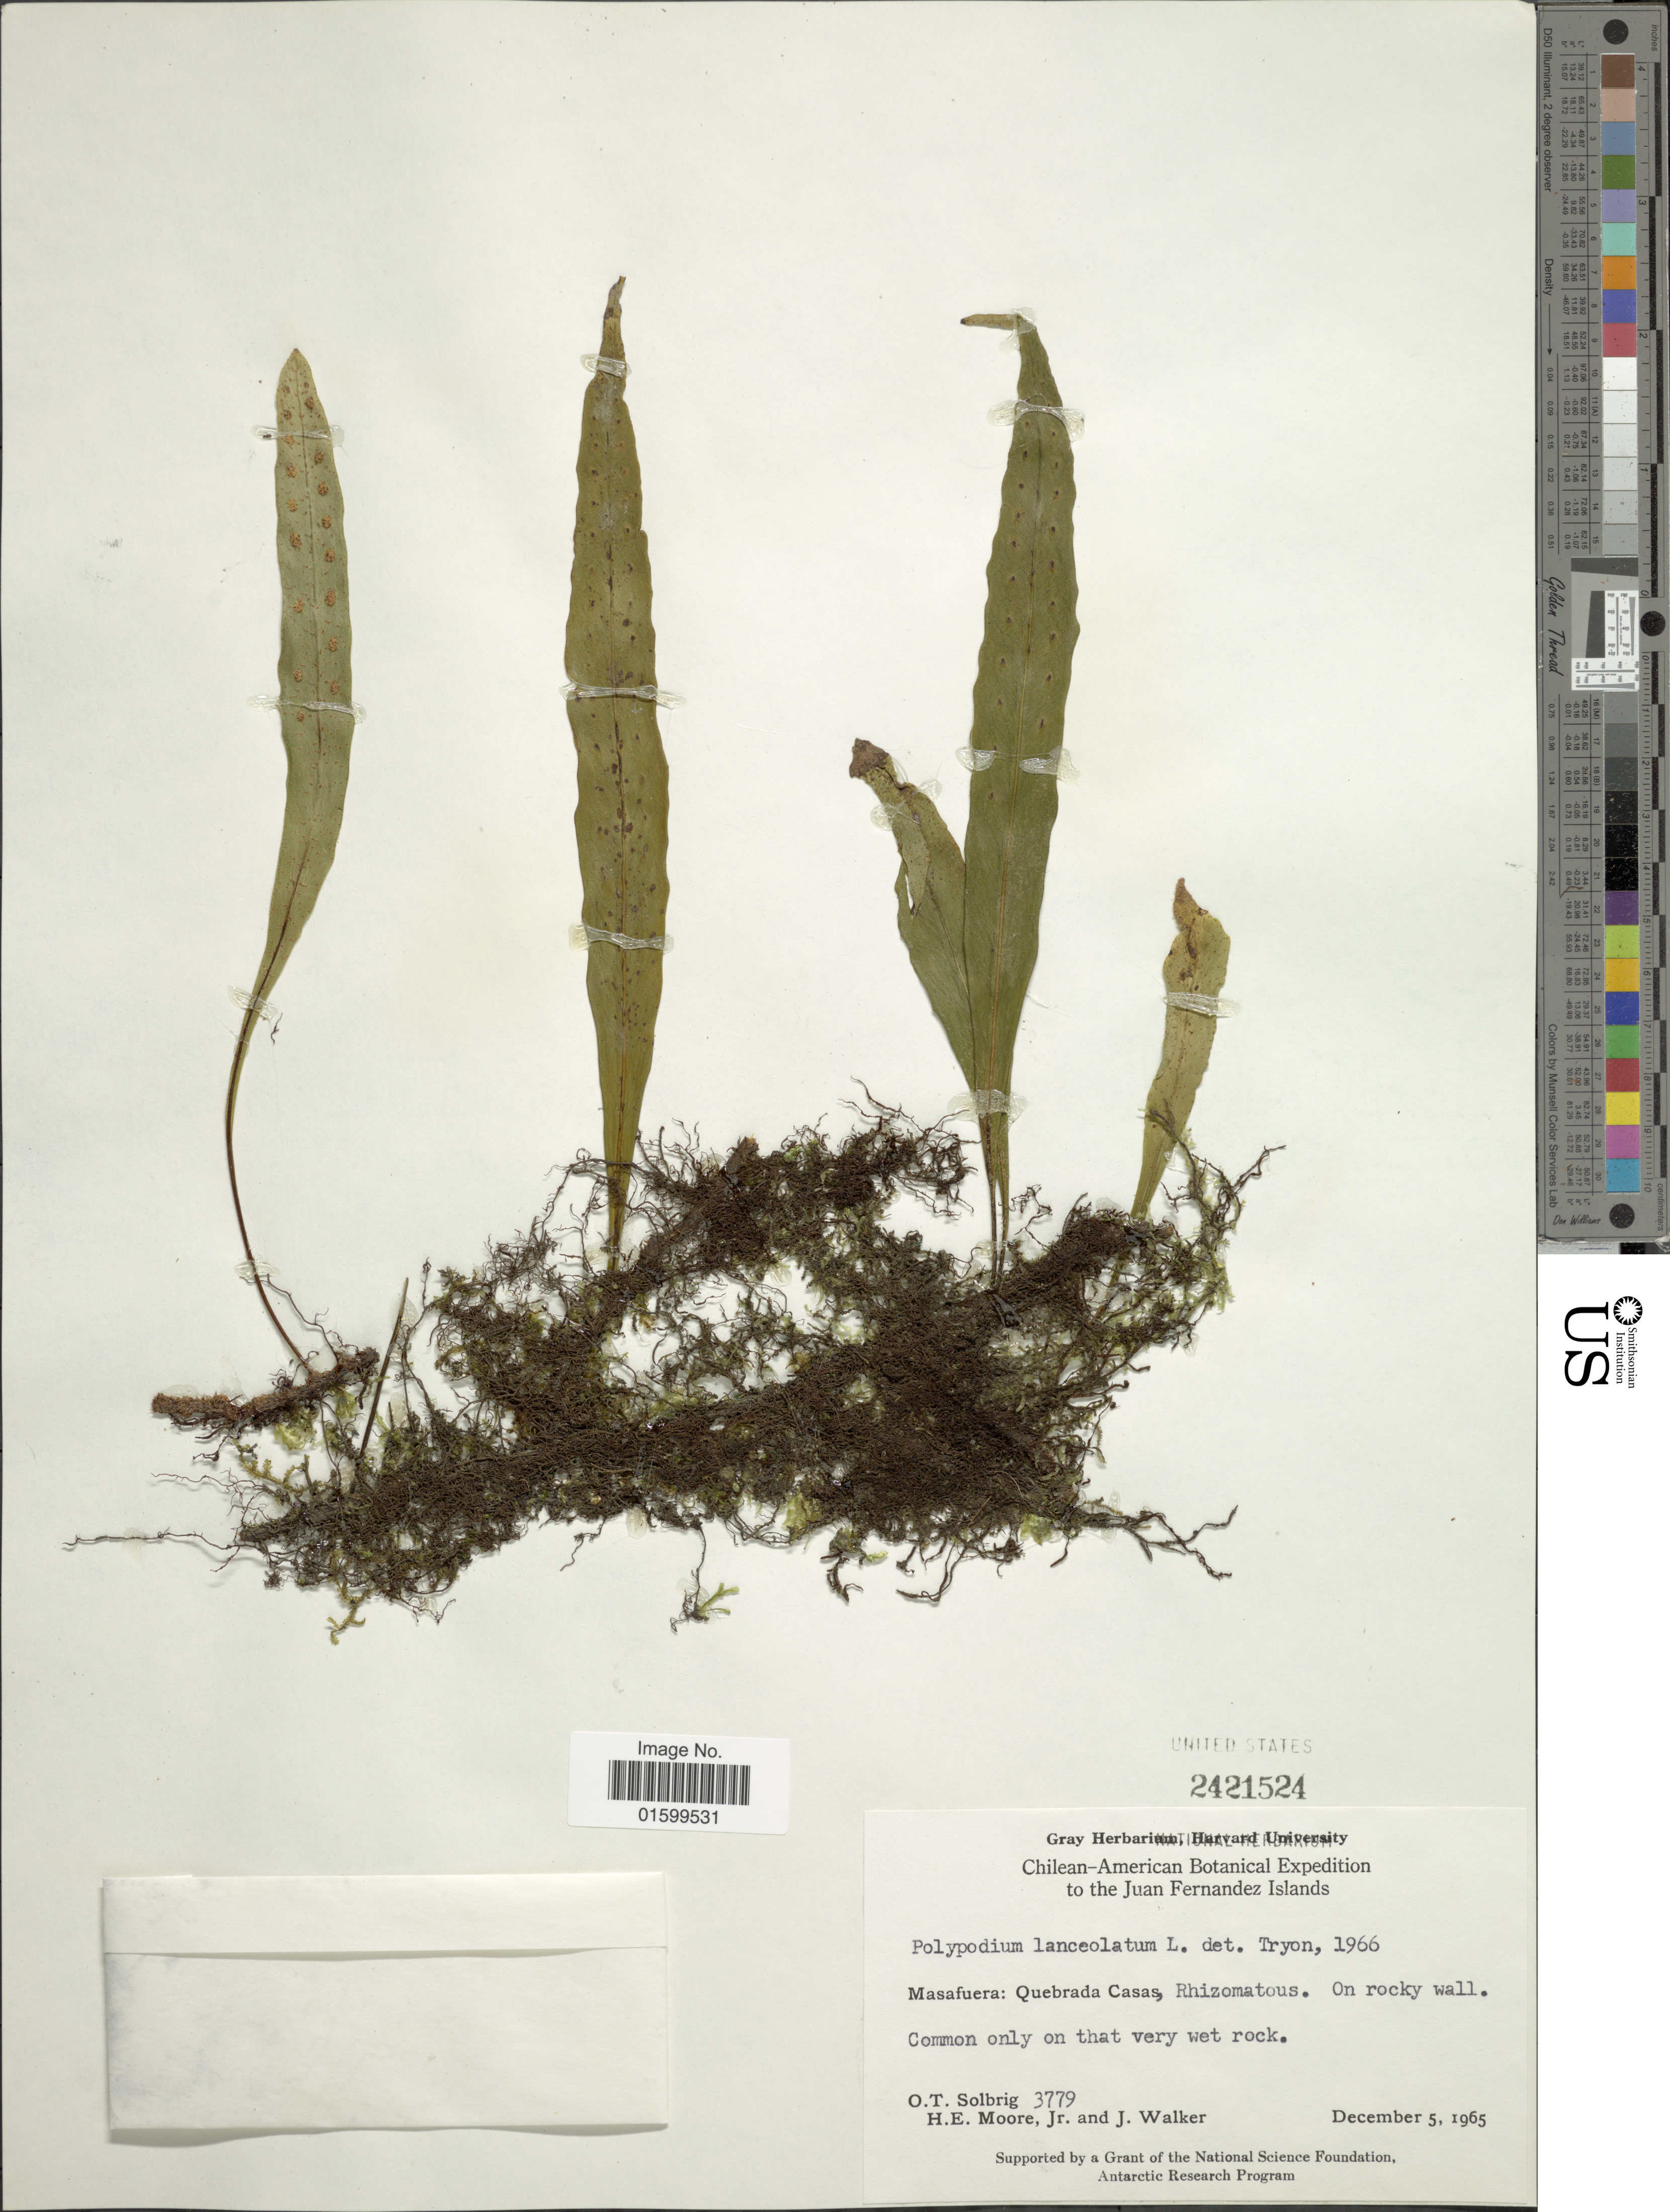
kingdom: Plantae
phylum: Tracheophyta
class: Polypodiopsida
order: Polypodiales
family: Polypodiaceae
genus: Pleopeltis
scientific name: Pleopeltis macrocarpa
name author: (Bory ex Willd.) Kaulf.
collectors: O. T. Solbrig, H. Moore & J. Walker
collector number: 3779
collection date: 1965-12-05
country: Chile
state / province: Valparaíso (V)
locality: Juan Fernandez Islands, Masafuera: Quebrada Casas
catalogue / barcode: US 2421524